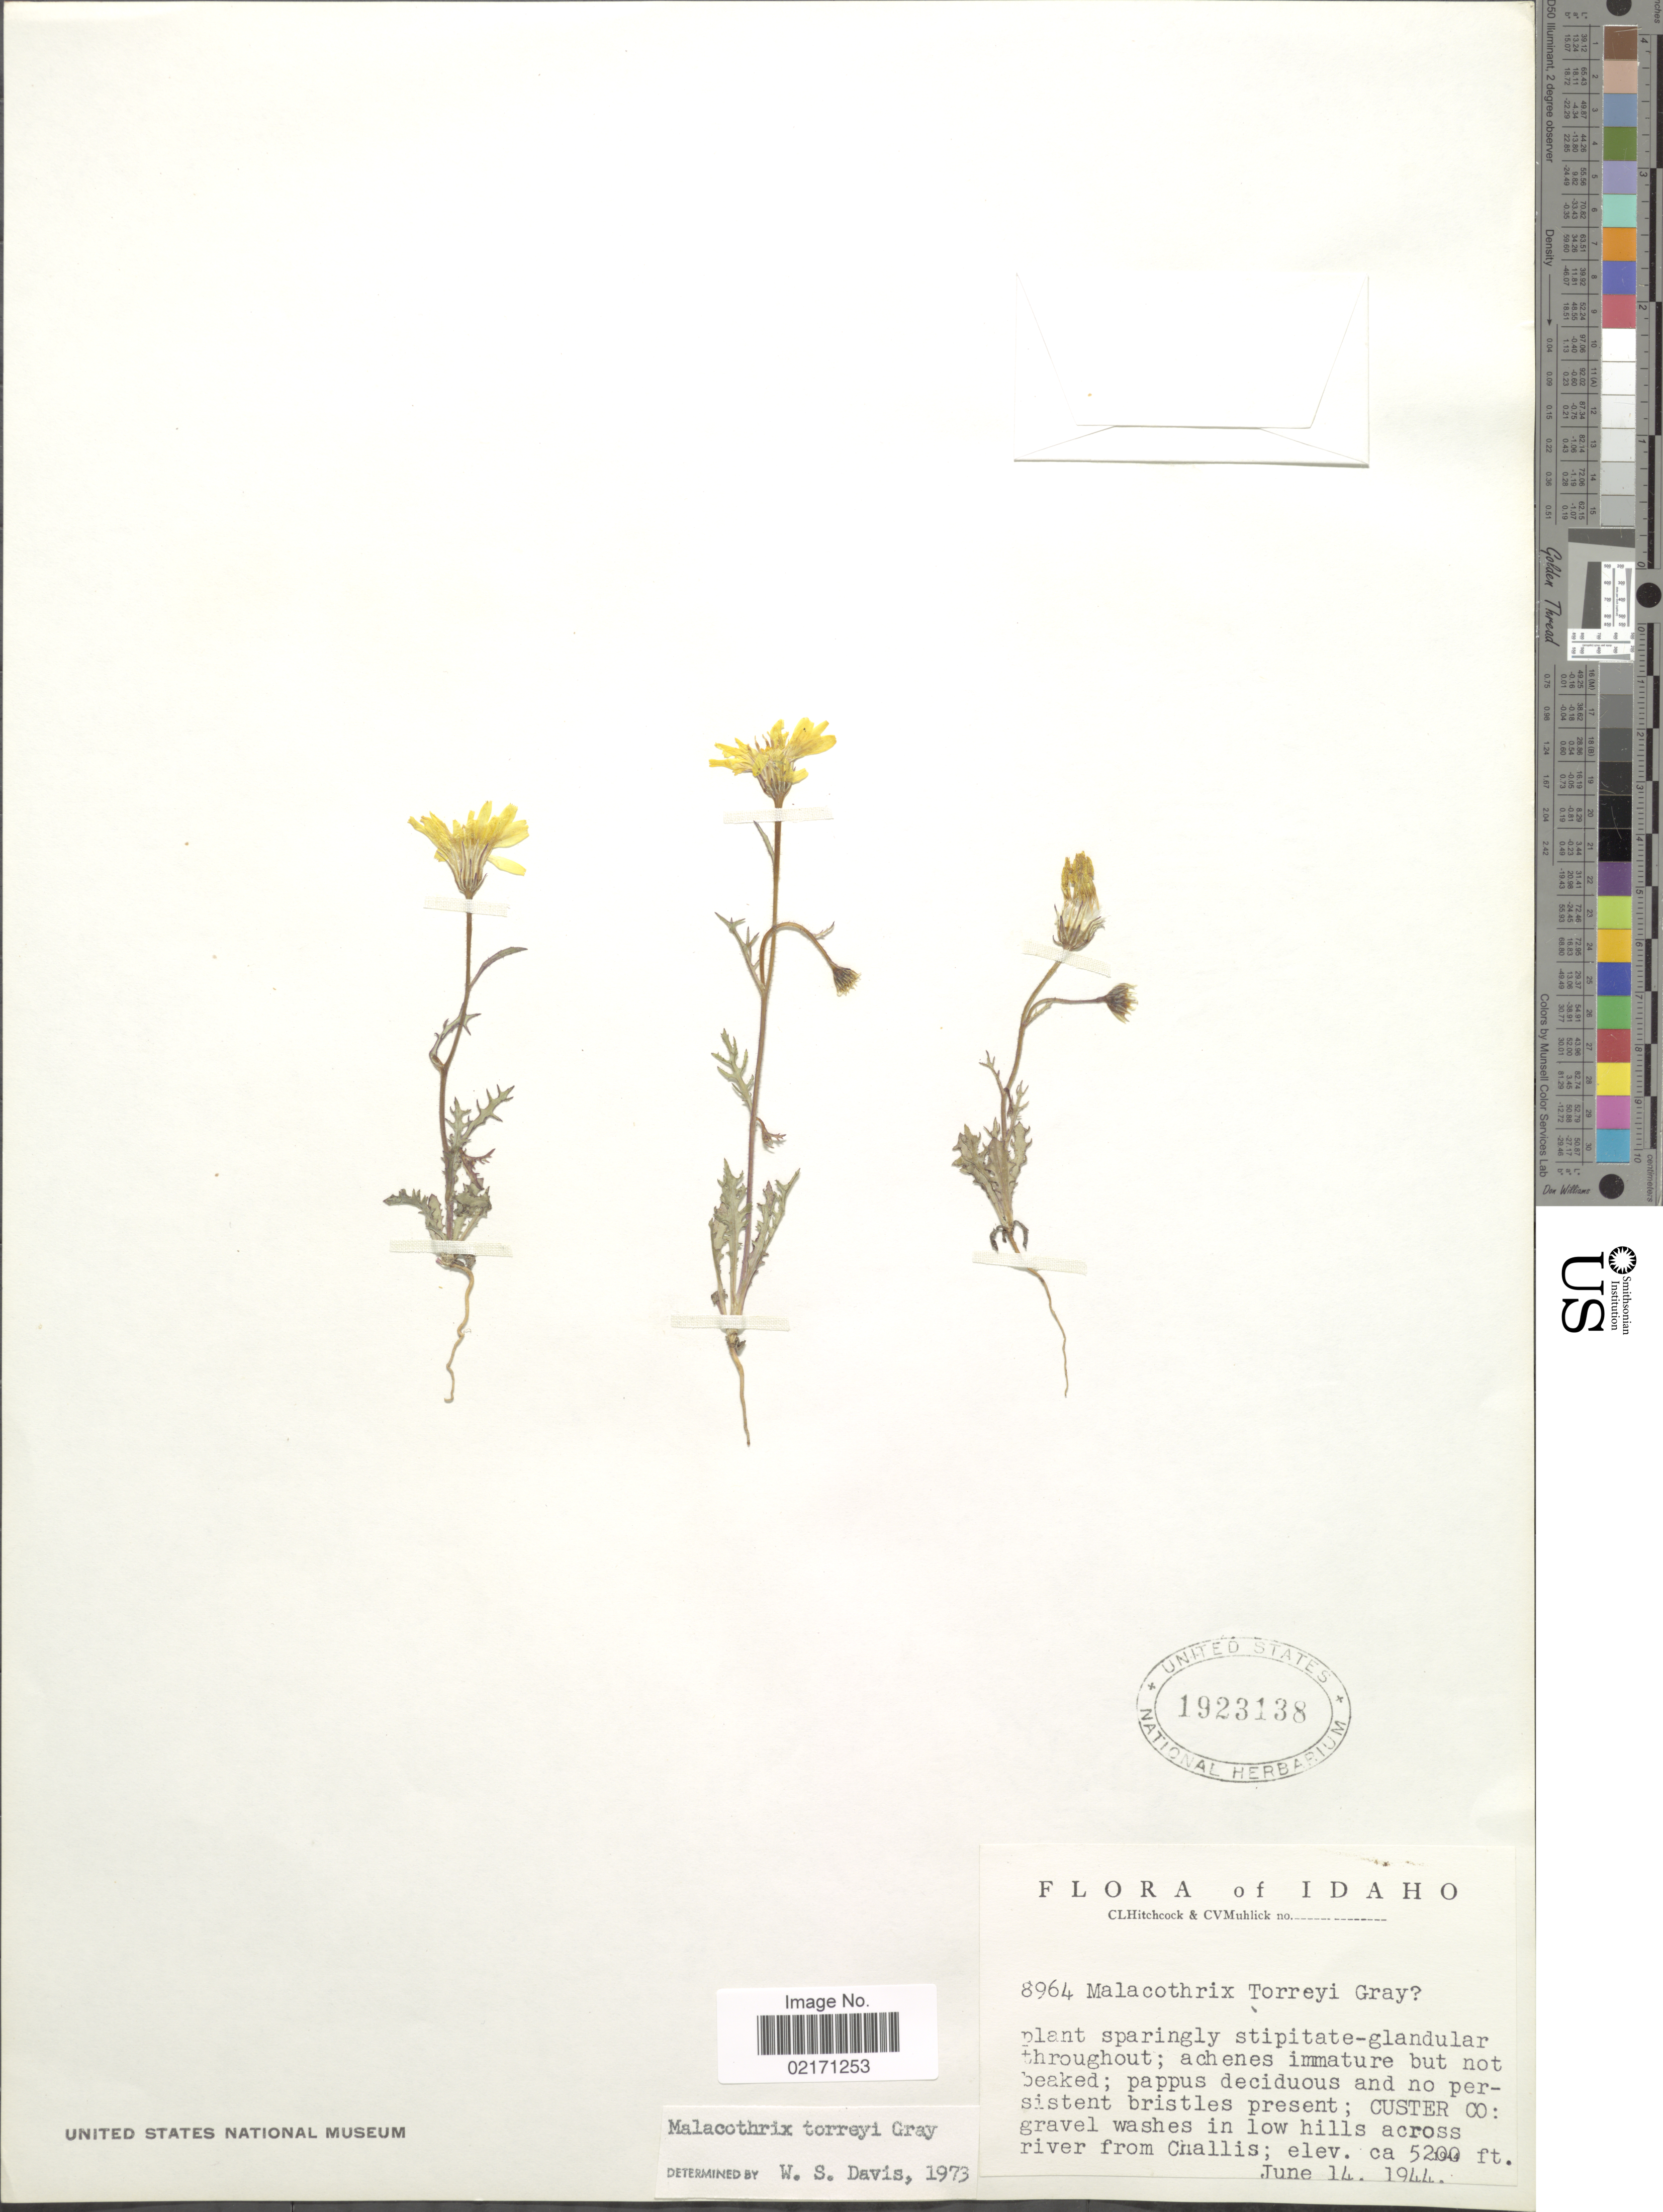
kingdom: Plantae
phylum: Tracheophyta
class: Magnoliopsida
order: Asterales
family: Asteraceae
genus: Malacothrix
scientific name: Malacothrix torreyi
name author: A. Gray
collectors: C. L. Hitchcock & C. V. Muhlick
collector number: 8964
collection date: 1944-06-14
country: United States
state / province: Idaho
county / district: Custer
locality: in low hills across river Challis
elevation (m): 1585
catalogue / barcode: US 1923138